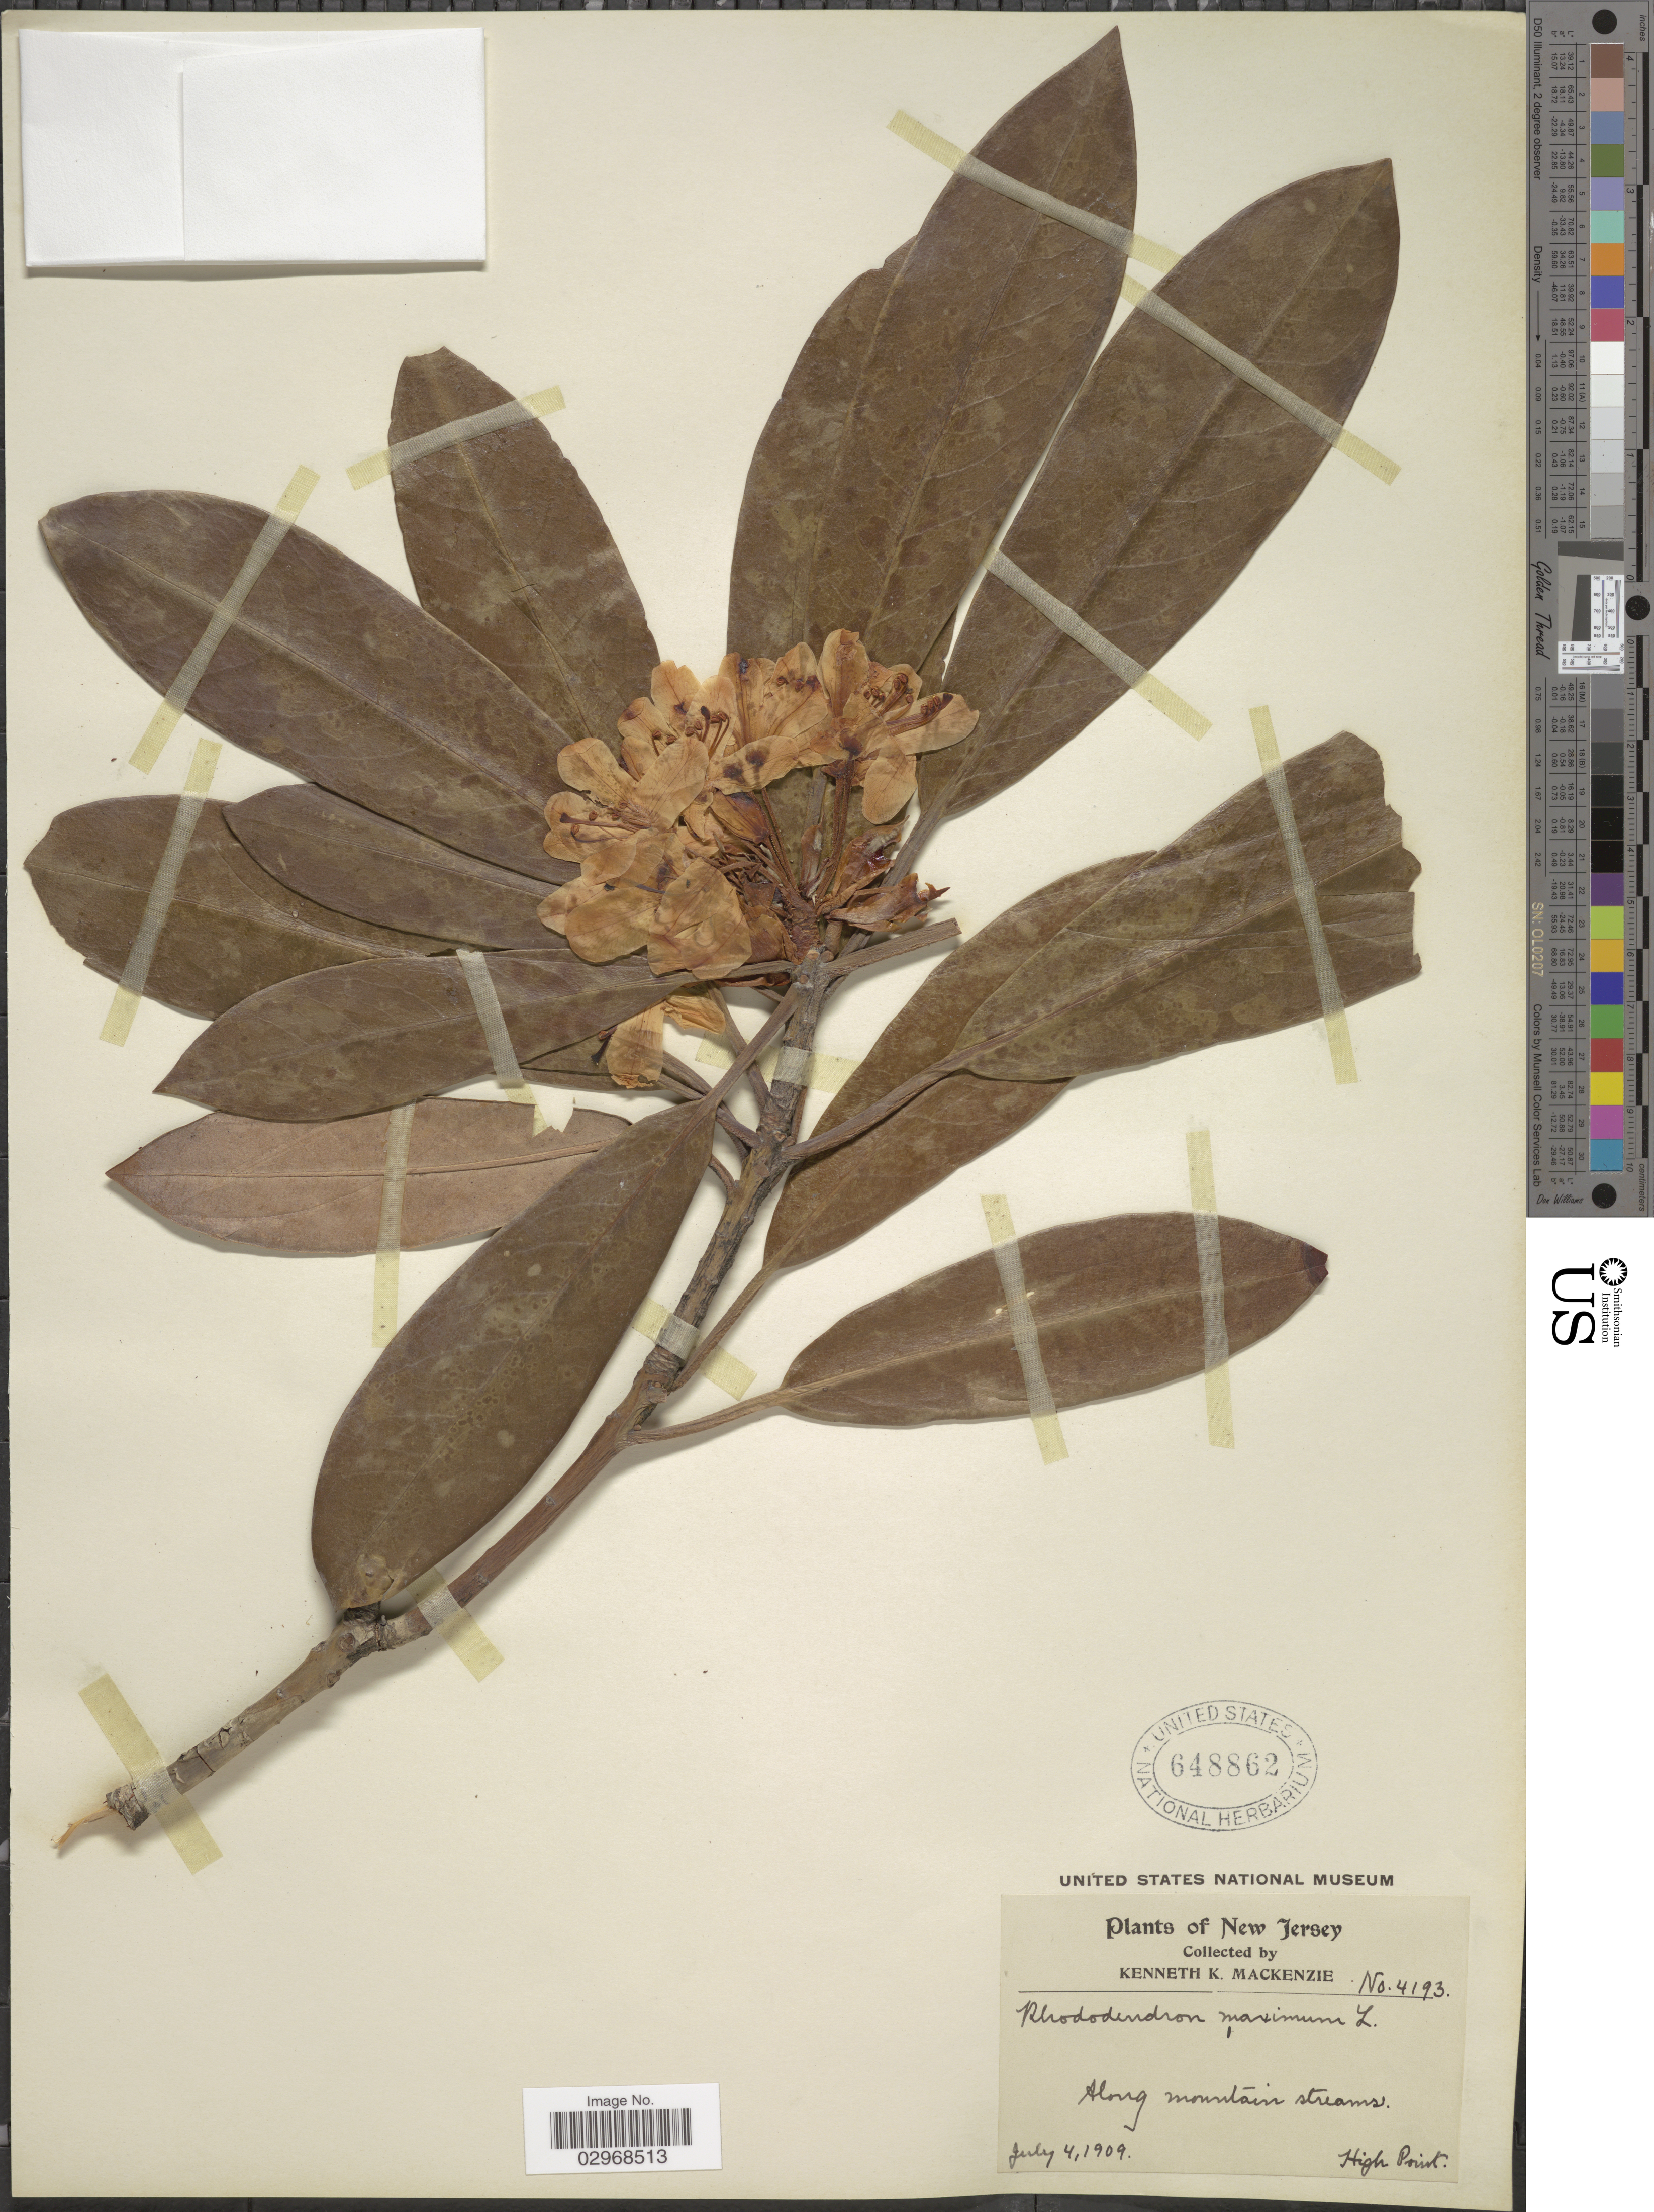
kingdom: Plantae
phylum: Tracheophyta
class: Magnoliopsida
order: Ericales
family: Ericaceae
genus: Rhododendron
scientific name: Rhododendron maximum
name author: L.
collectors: K. K. Mackenzie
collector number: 4193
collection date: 1909-07-04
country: United States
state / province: New Jersey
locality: Along mountain streams.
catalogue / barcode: US 648862